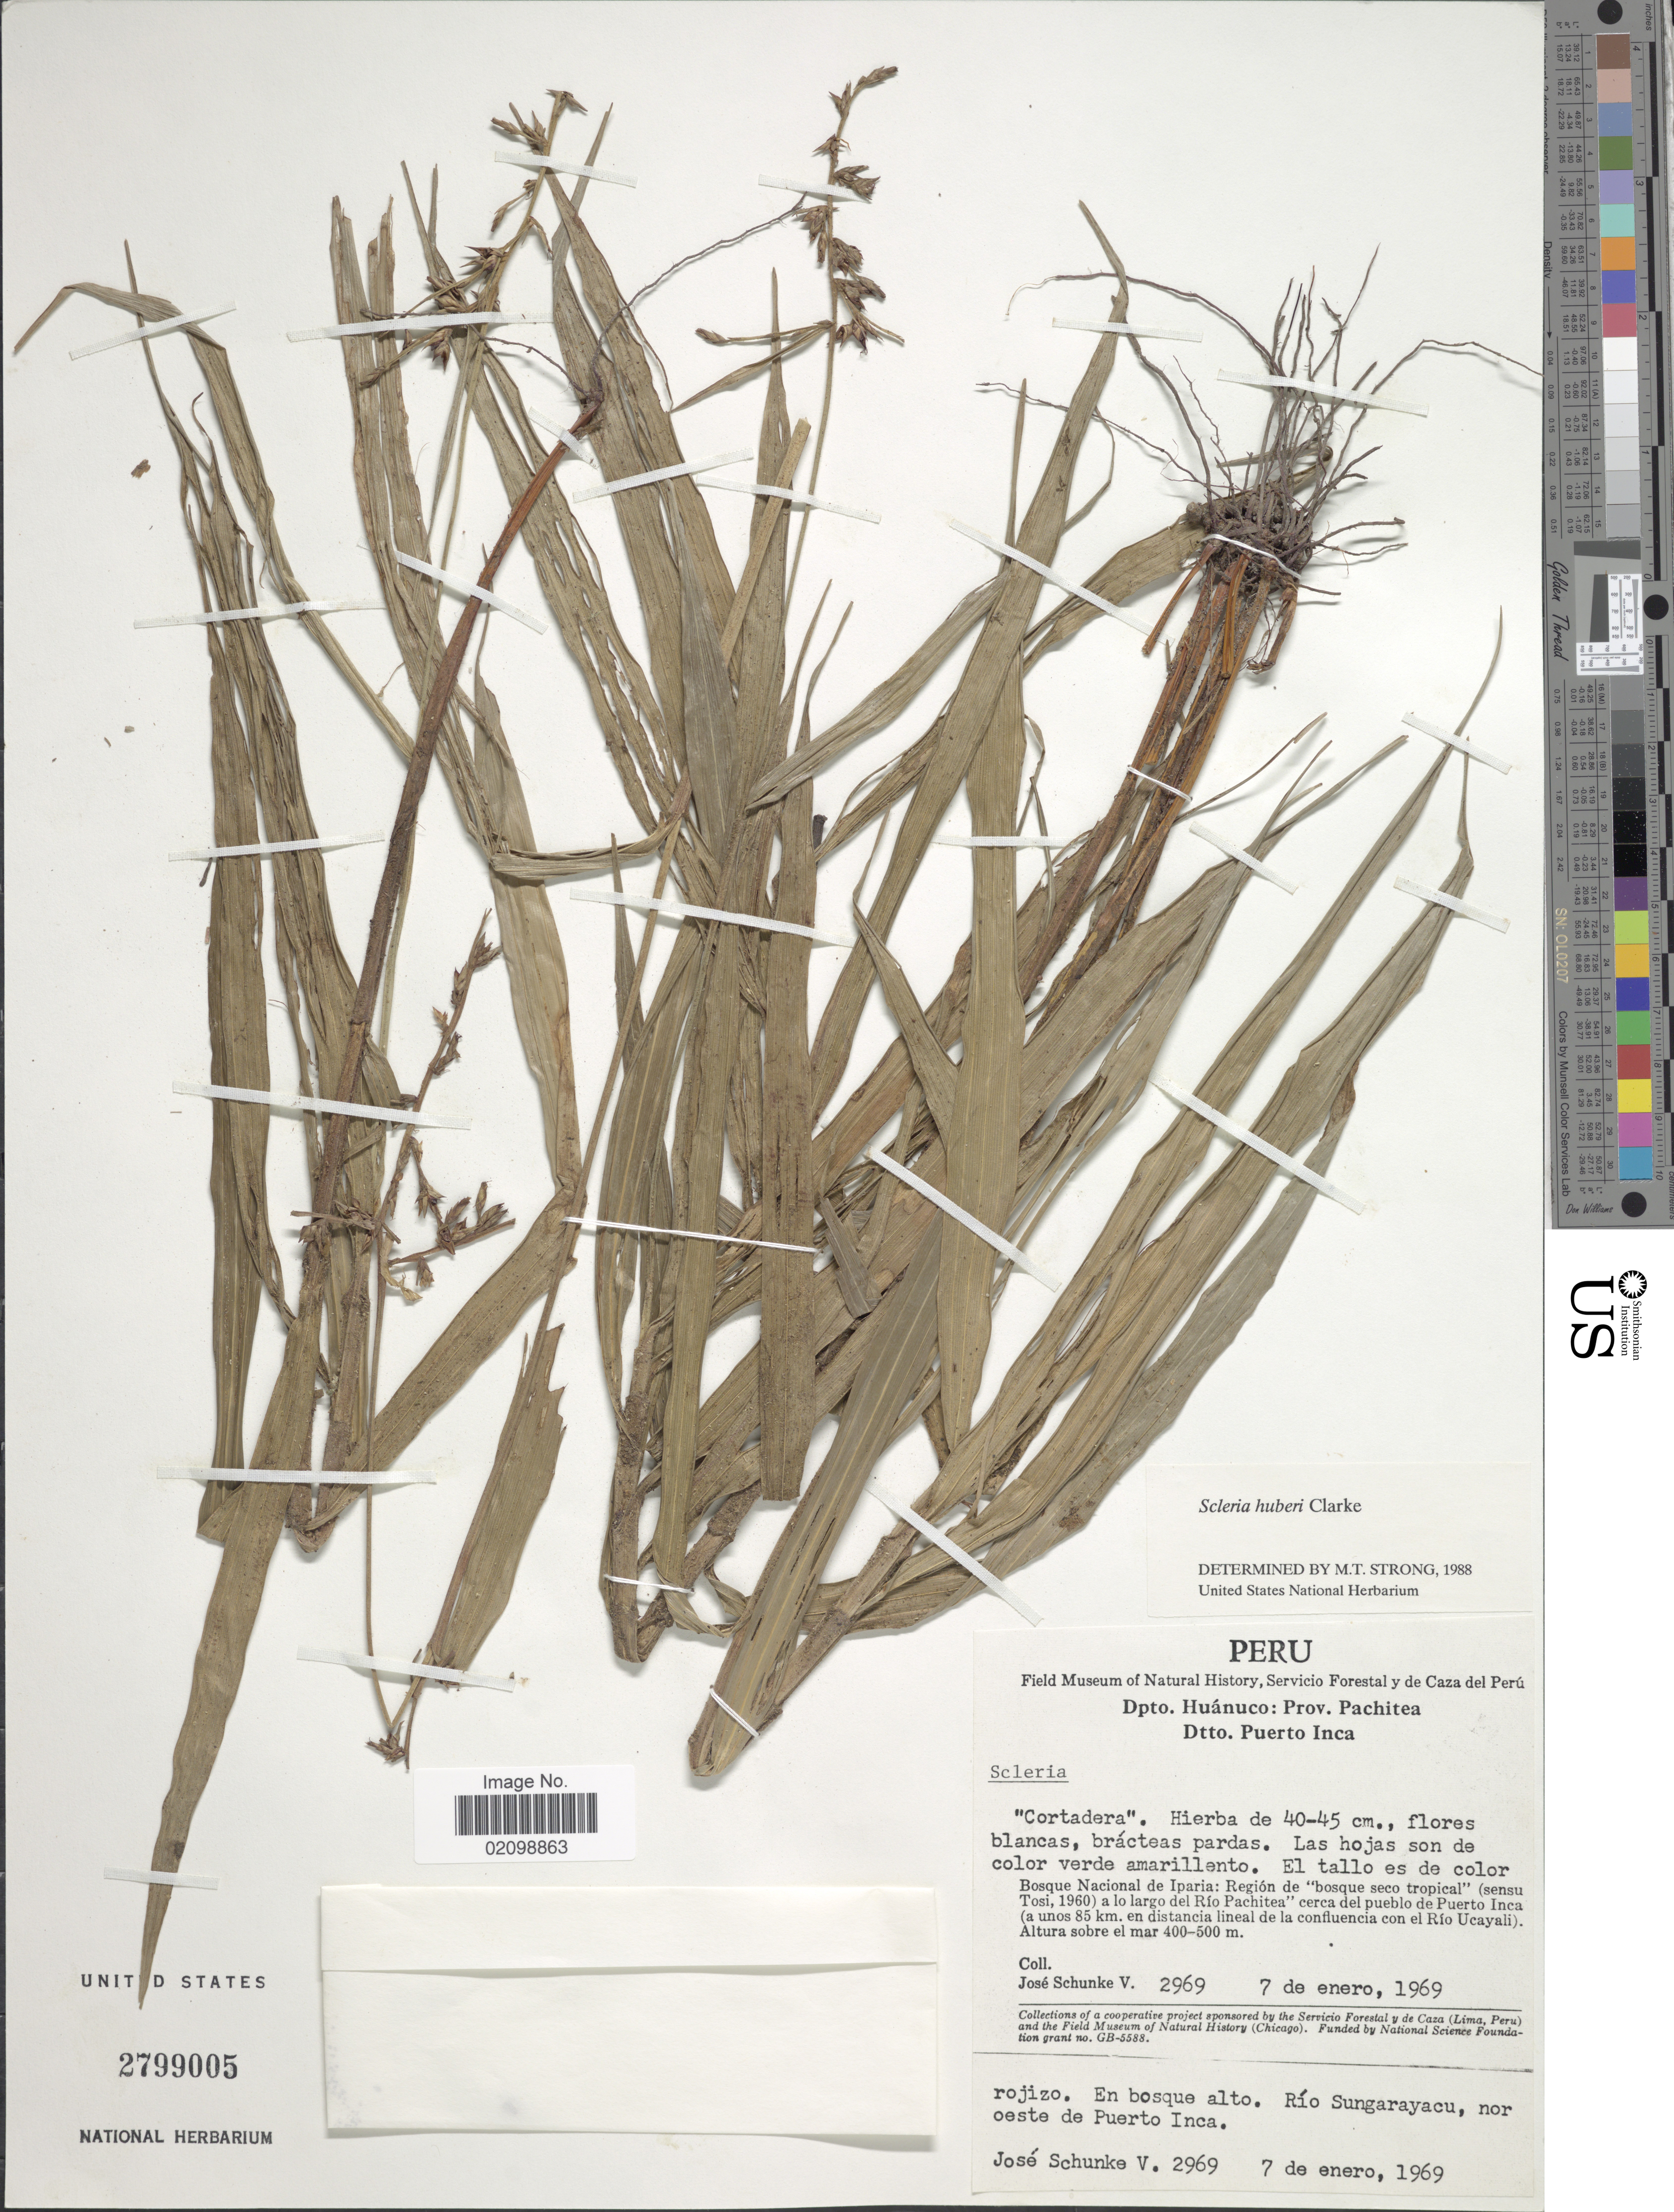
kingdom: Plantae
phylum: Tracheophyta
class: Liliopsida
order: Poales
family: Cyperaceae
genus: Scleria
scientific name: Scleria huberi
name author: C.B. Clarke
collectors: J. Schunke Vigo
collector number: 2969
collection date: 1969-01-07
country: Peru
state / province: Huánuco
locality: En bosque alto. Rio Sungarayacu, nor oeste de Puerto Inca. Dpto. Huanuco: Prov. Pachitea, Dtto. Honoria. Bosque Nacional de Iparia: Regon de "bosque seco tropical" (sensu Tosi, 1960) a lo largo del Rio Pachitea cerca del pueblo de Puerto Inca (a unos 85 km. en distancia lineal de la confluencia con el Rio Ucayali).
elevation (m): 400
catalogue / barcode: US 2799005